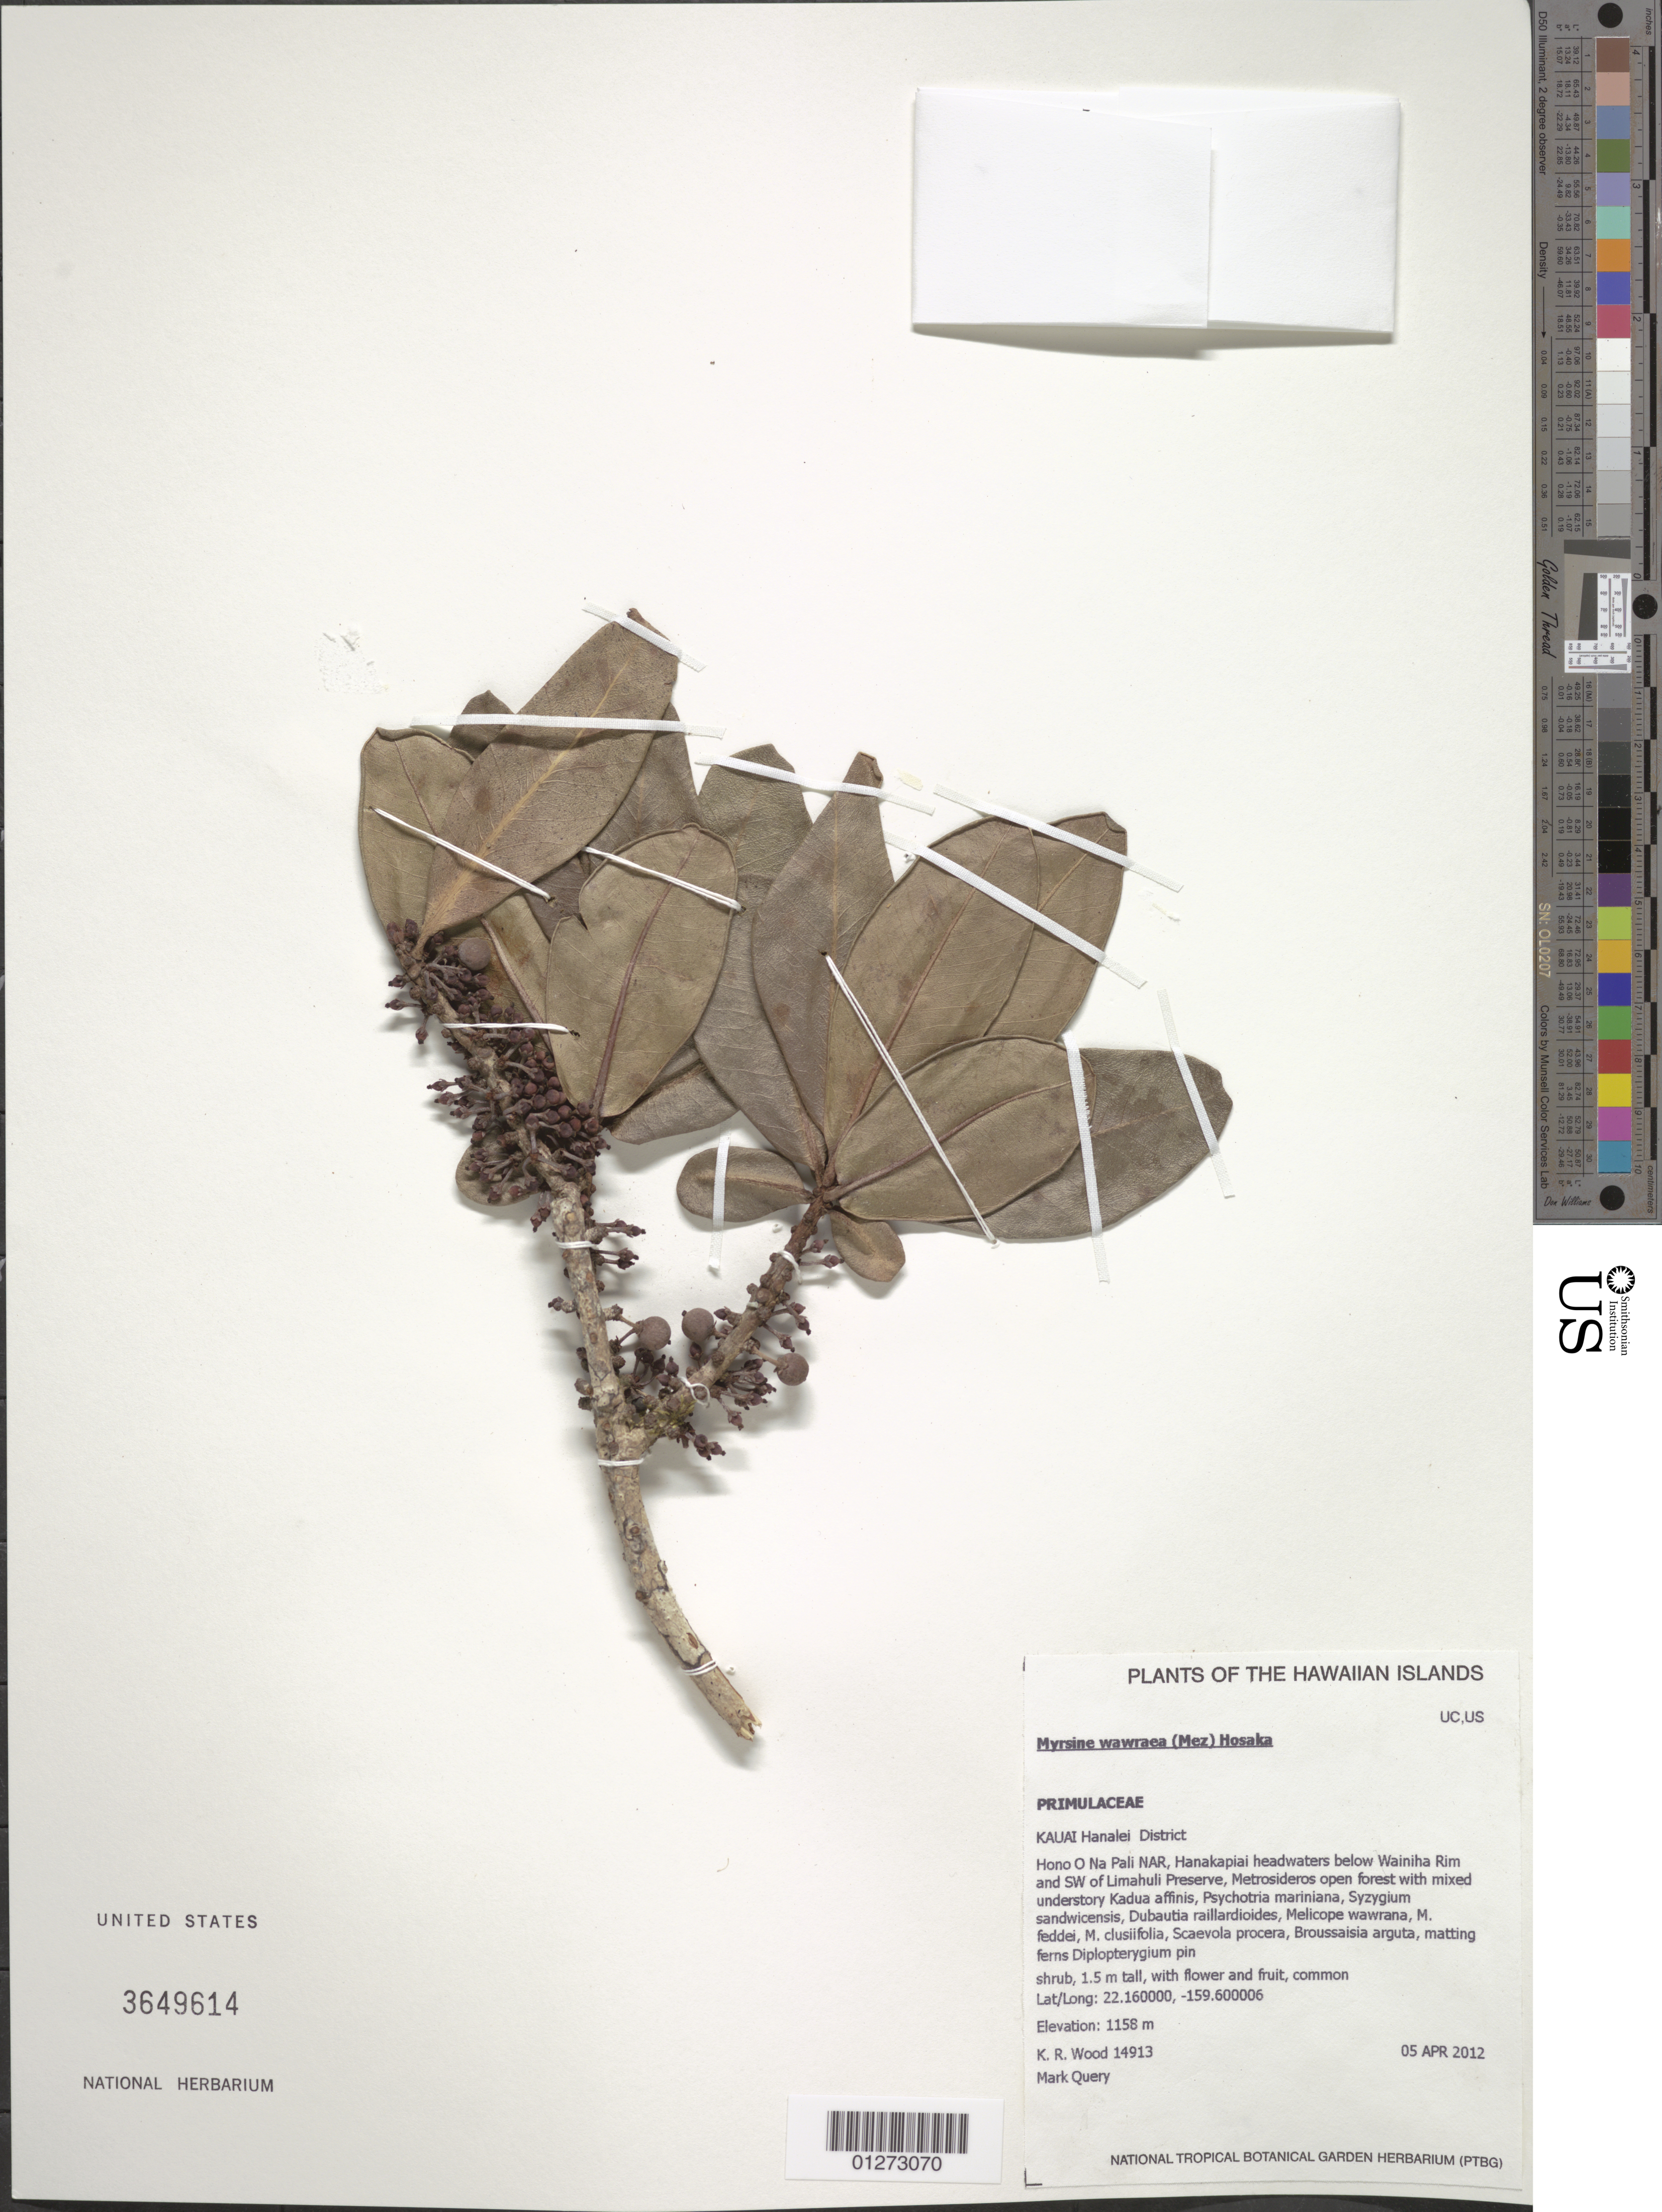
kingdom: Plantae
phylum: Tracheophyta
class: Magnoliopsida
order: Ericales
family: Primulaceae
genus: Myrsine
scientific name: Myrsine wawraea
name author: (Mez) Hosaka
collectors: K. R. Wood & M. Query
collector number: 14913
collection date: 2012-04-05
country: United States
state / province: Hawaii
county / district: Kauai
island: Kaua'i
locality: Hanalei District, Hono O Na Pali NAR, Hanakapiai headwaters below Wainiha Rim and SW of Limahuli Preserve.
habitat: Open forest with mixed understory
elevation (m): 1158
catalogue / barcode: US 3649614